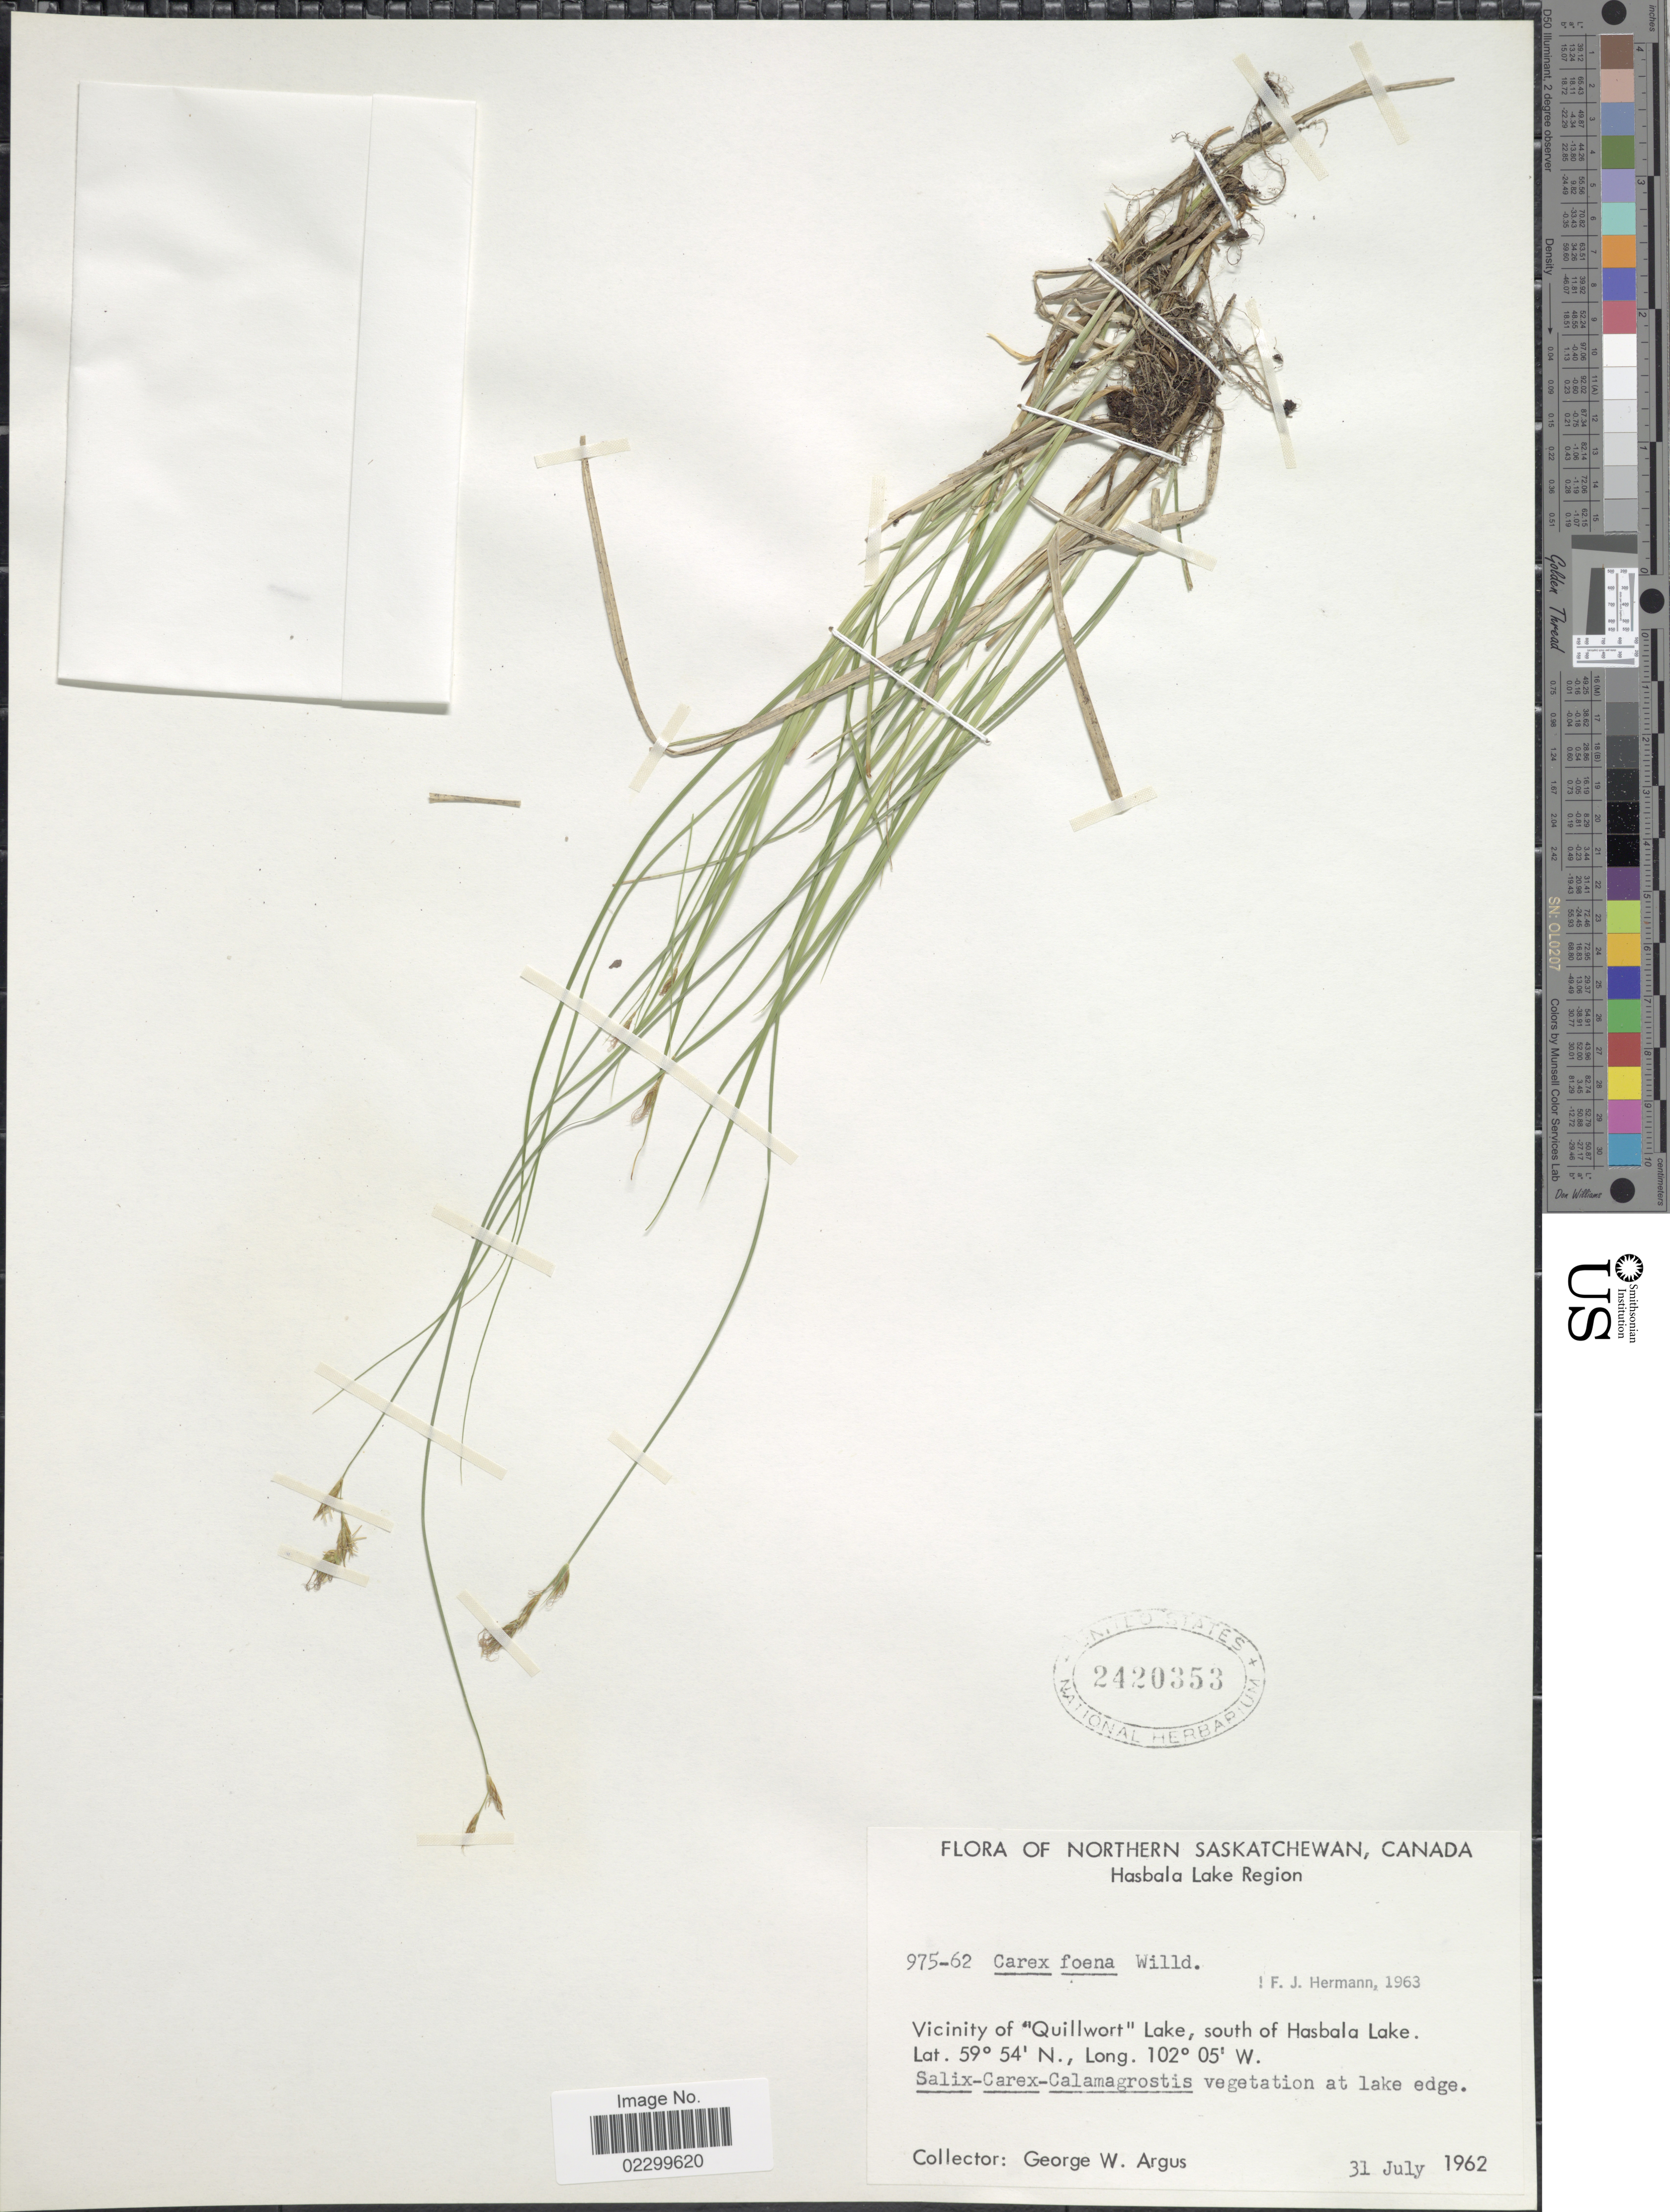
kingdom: Plantae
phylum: Tracheophyta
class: Liliopsida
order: Poales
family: Cyperaceae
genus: Carex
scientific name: Carex argyrantha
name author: Tuck. ex Boott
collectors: G. W. Argus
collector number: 975-62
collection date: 1962-07-31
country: Canada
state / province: Saskatchewan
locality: Northern Saskatchewan, Hasbala Lake Region, Vicinity of "Quillwort"Lake, south of Hasbala Lake, vegetation at lake edge.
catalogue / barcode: US 2420353